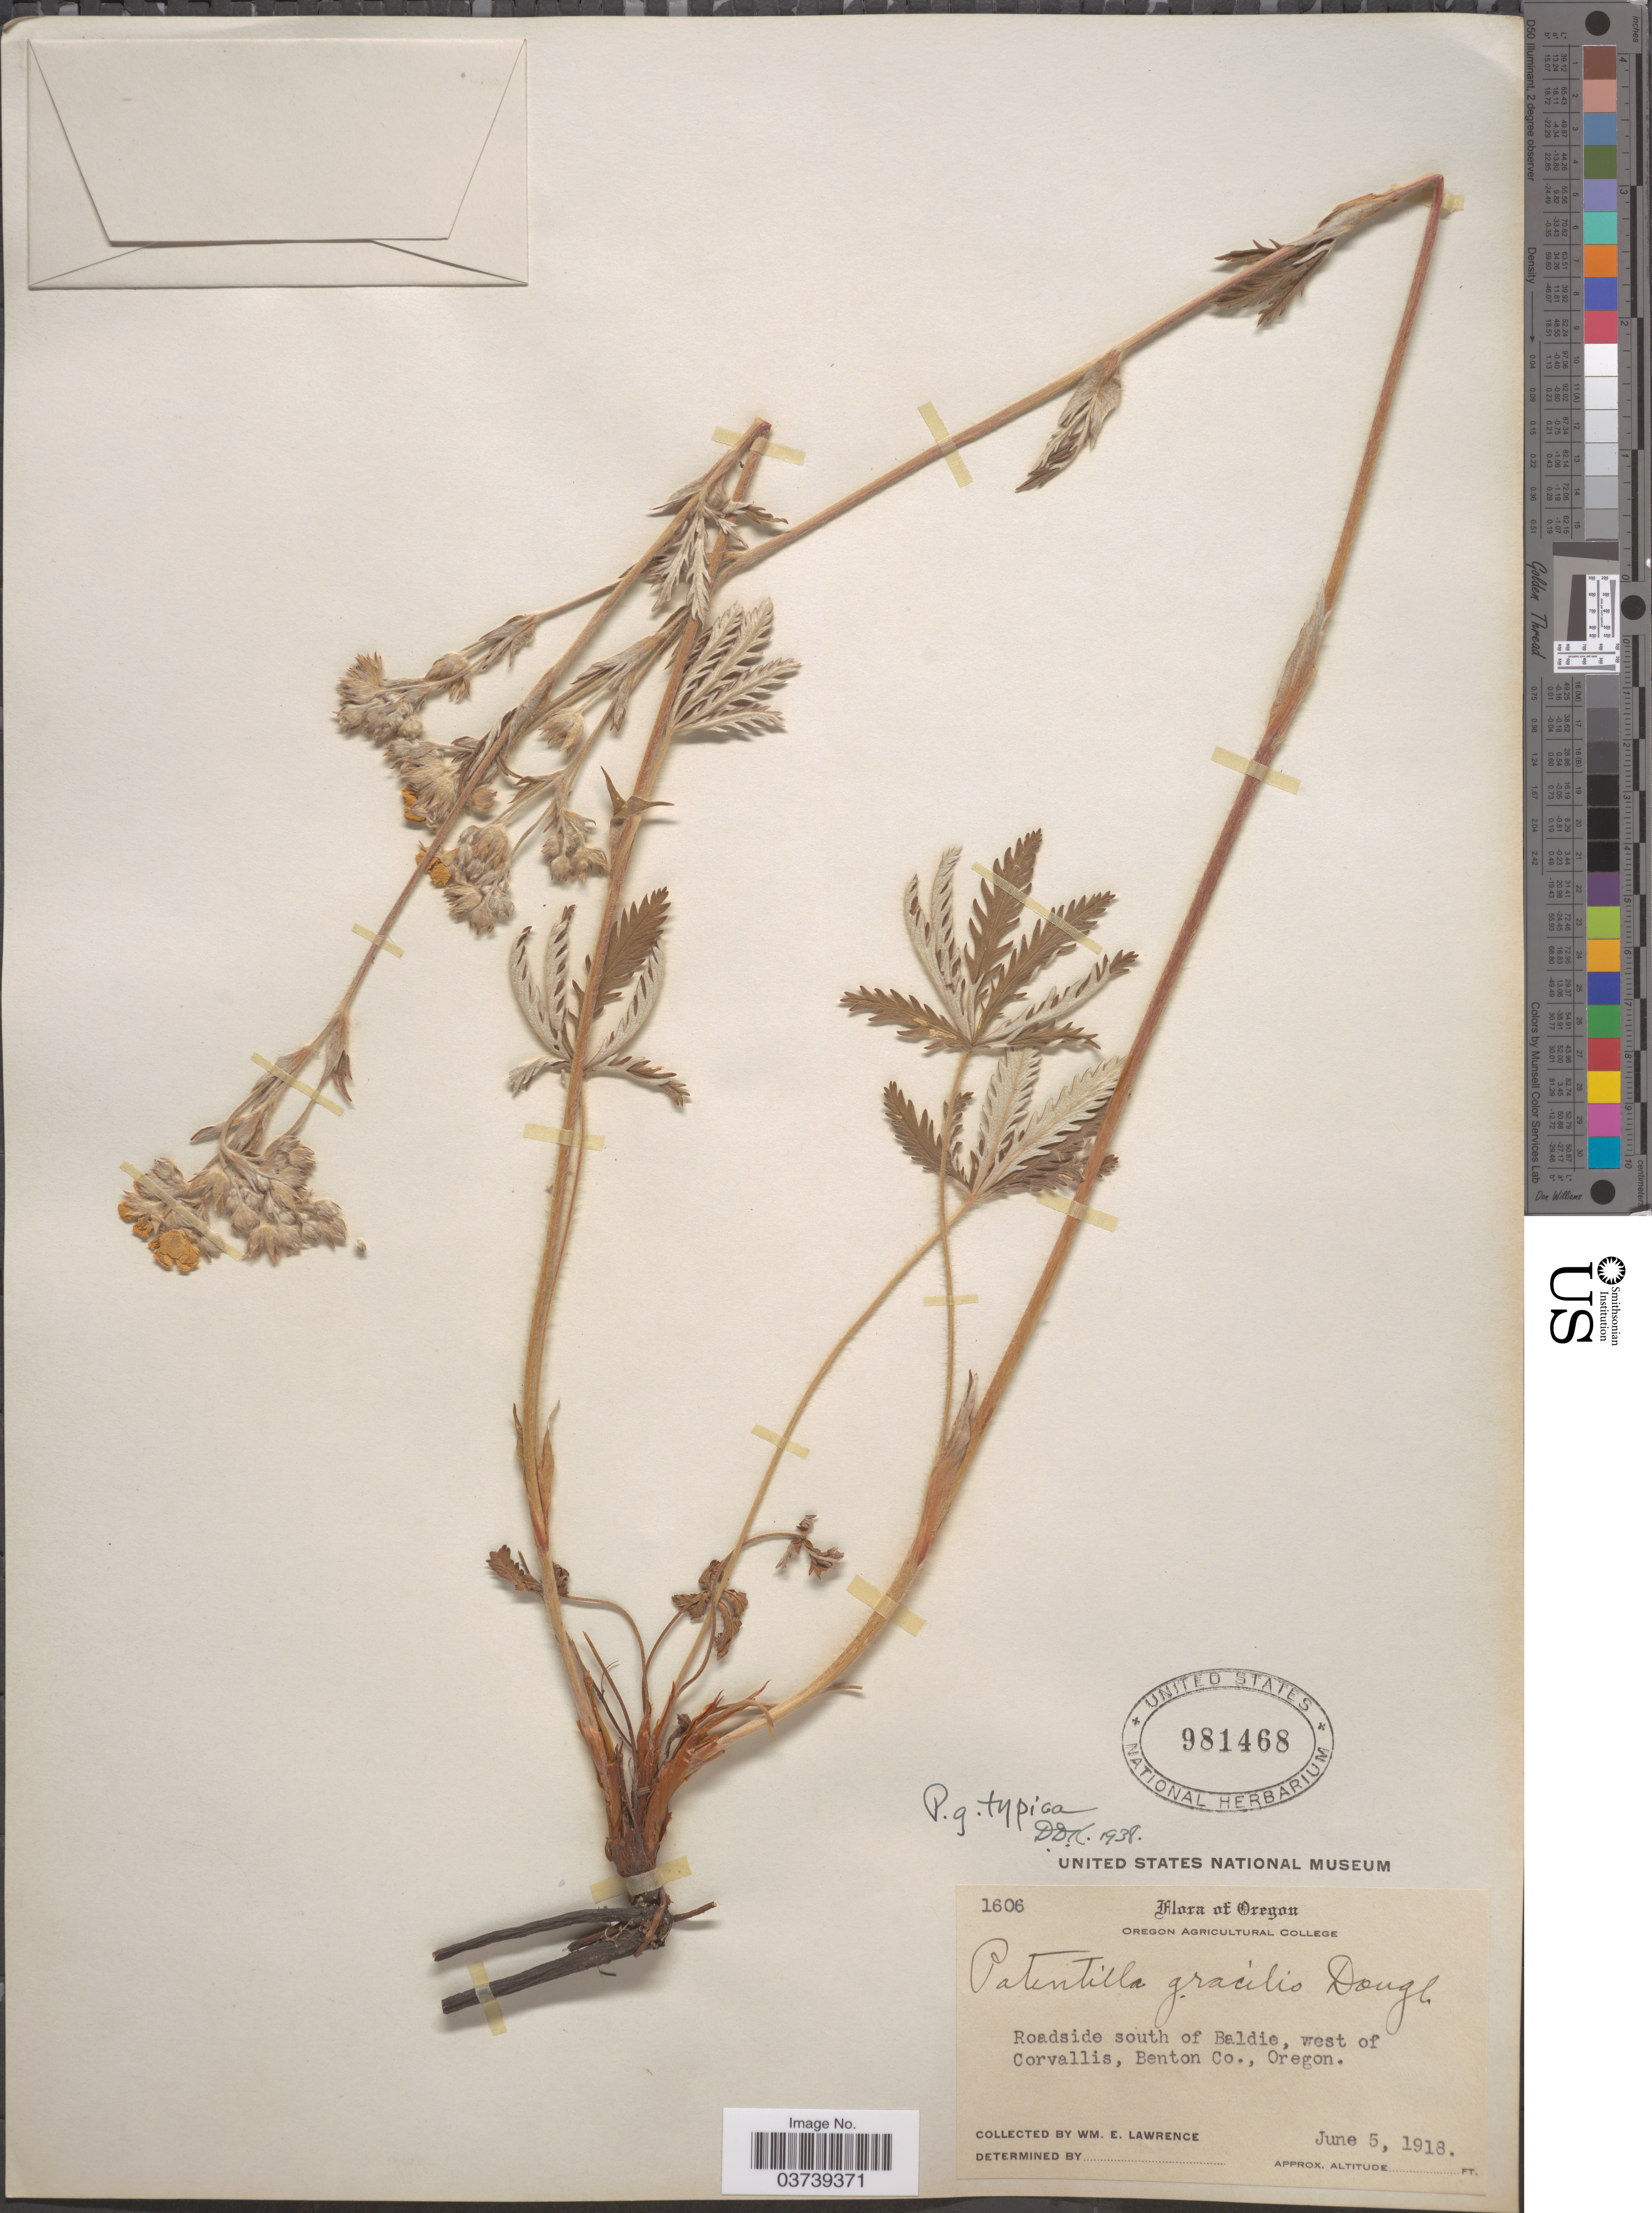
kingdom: Plantae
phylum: Tracheophyta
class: Magnoliopsida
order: Rosales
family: Rosaceae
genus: Potentilla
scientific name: Potentilla gracilis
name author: Douglas ex Hook.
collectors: W. Lawrence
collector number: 1606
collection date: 1918-06-05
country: United States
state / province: Oregon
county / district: Benton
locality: Roadside south of Baldie, west of Corvallis, Benton Co.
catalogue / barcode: US 981468